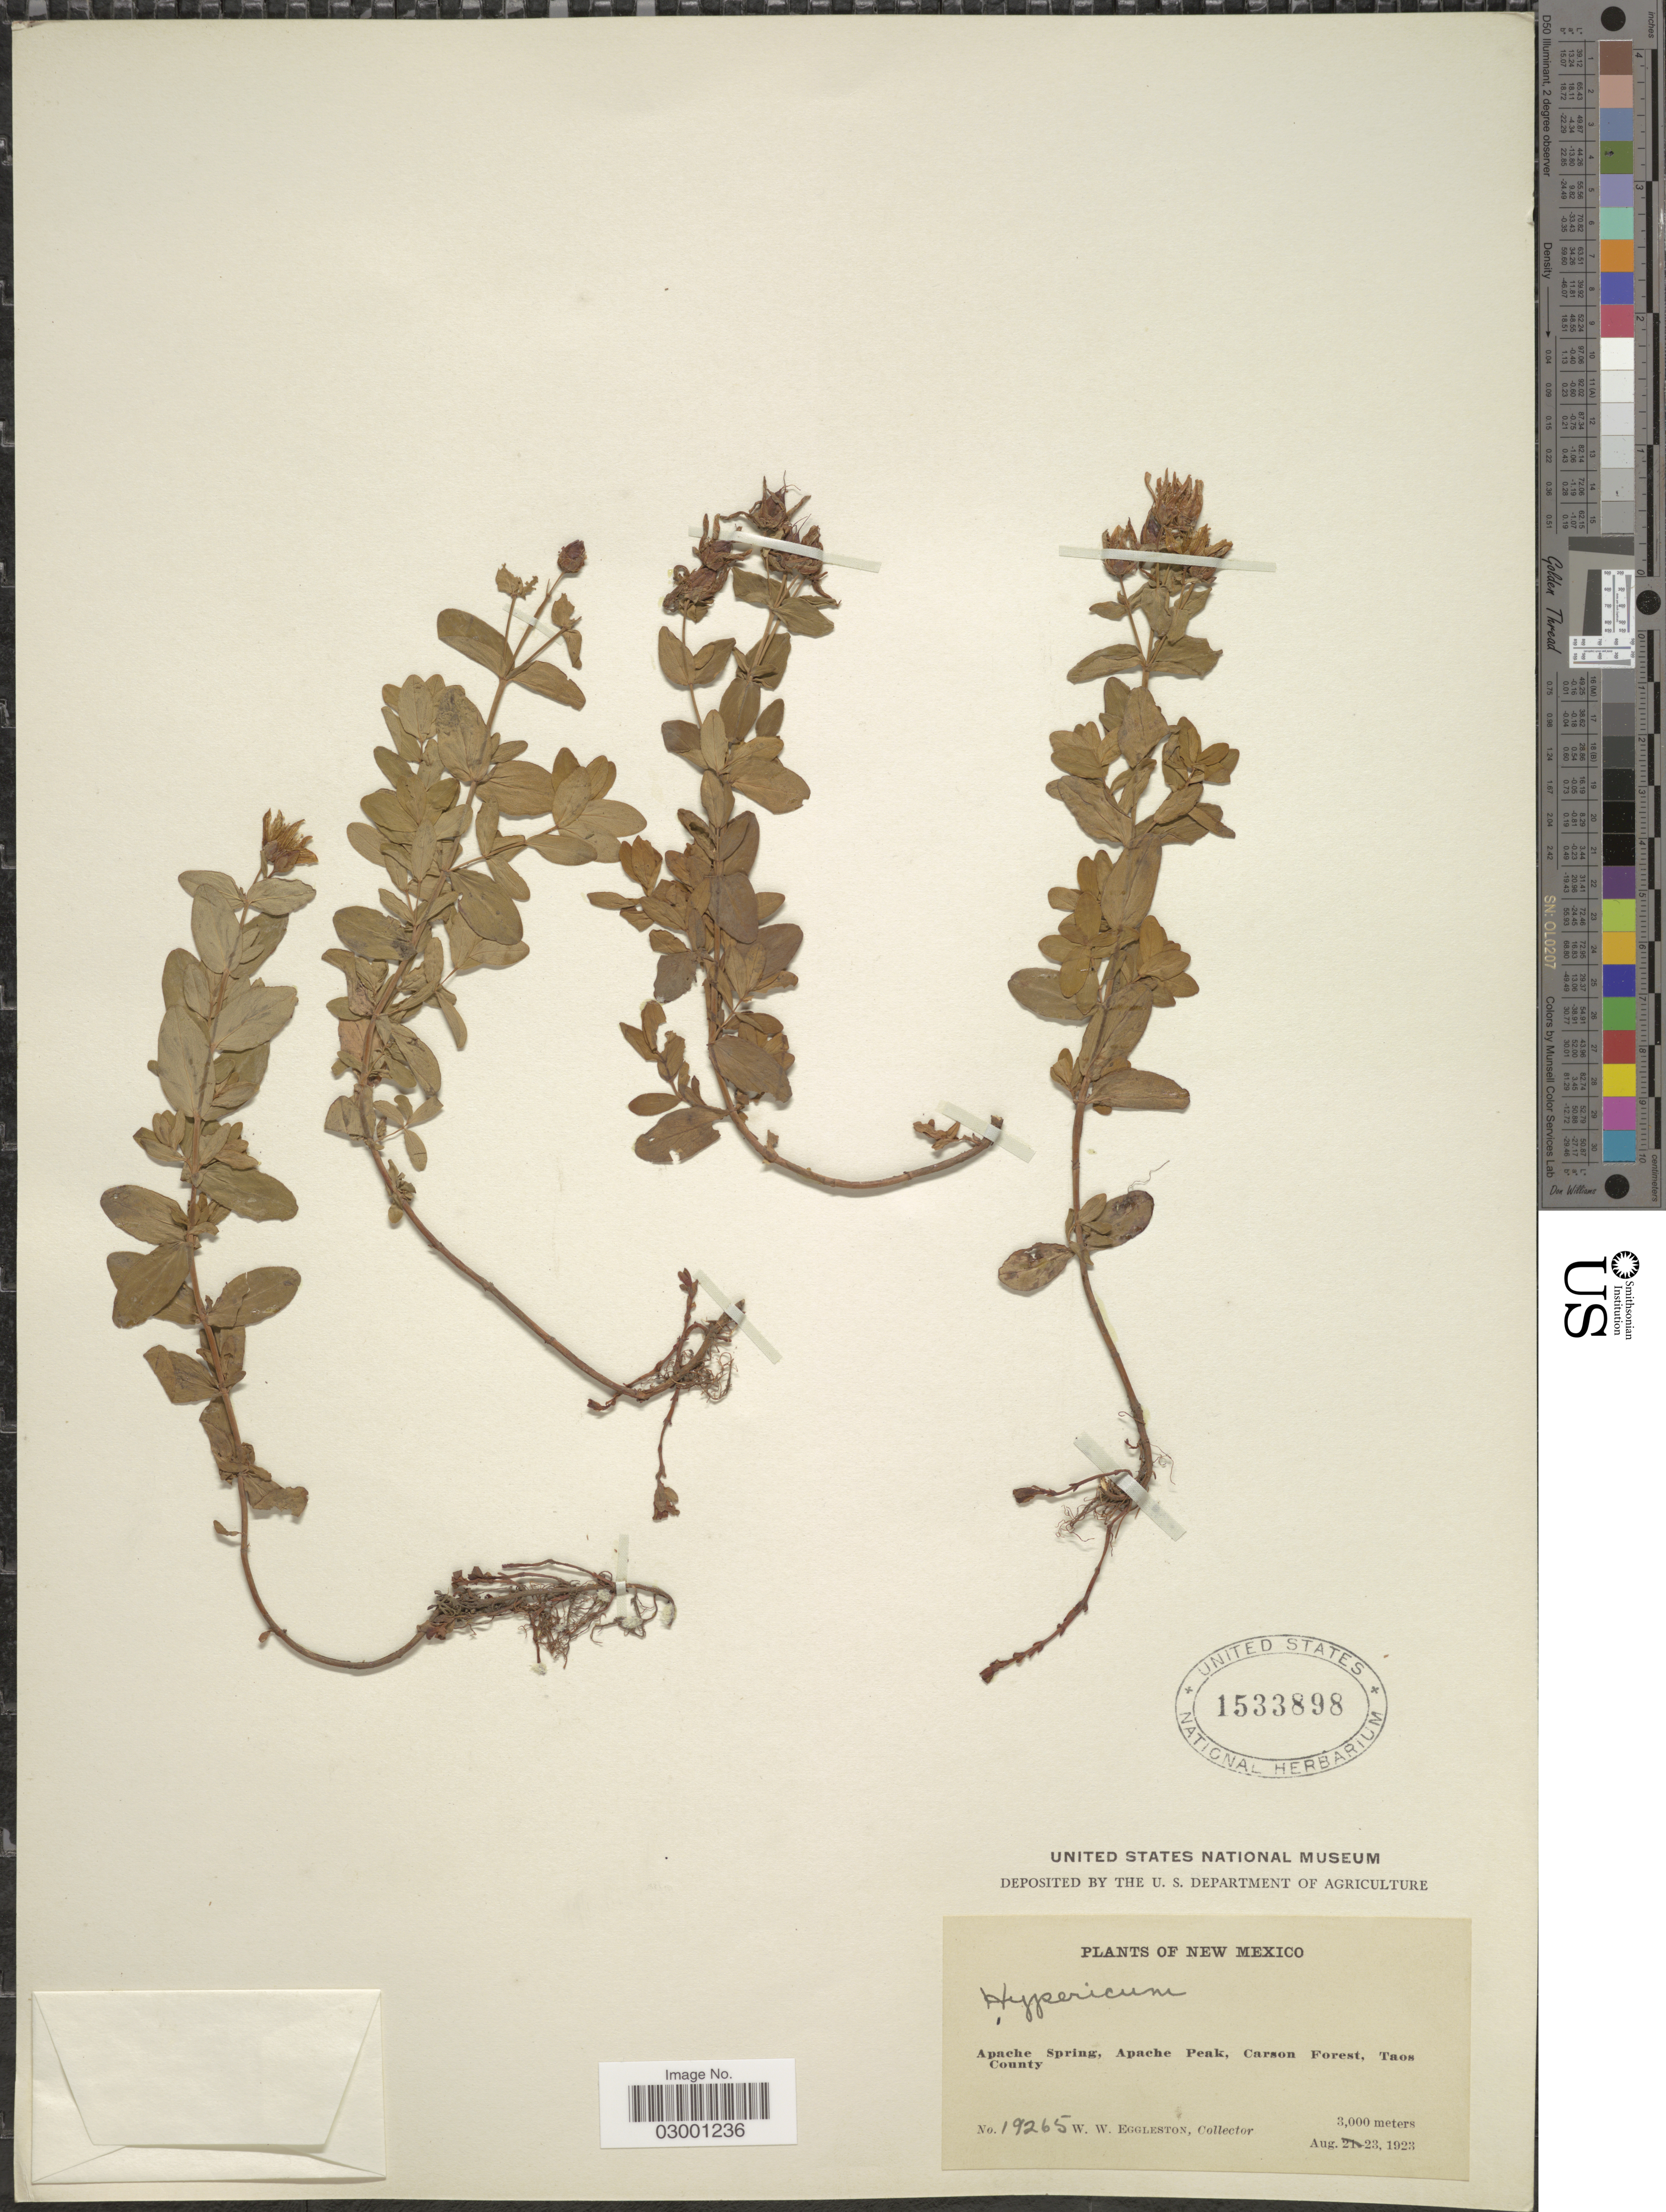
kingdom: Plantae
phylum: Tracheophyta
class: Magnoliopsida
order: Malpighiales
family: Hypericaceae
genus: Hypericum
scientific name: Hypericum formosum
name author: Kunth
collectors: W. W. Eggleston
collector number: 19265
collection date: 1923-08-23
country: United States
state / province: New Mexico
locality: Apache Spring, Apache Peak, Carson Forest, Taos County.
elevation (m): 3000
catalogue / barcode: US 1533898